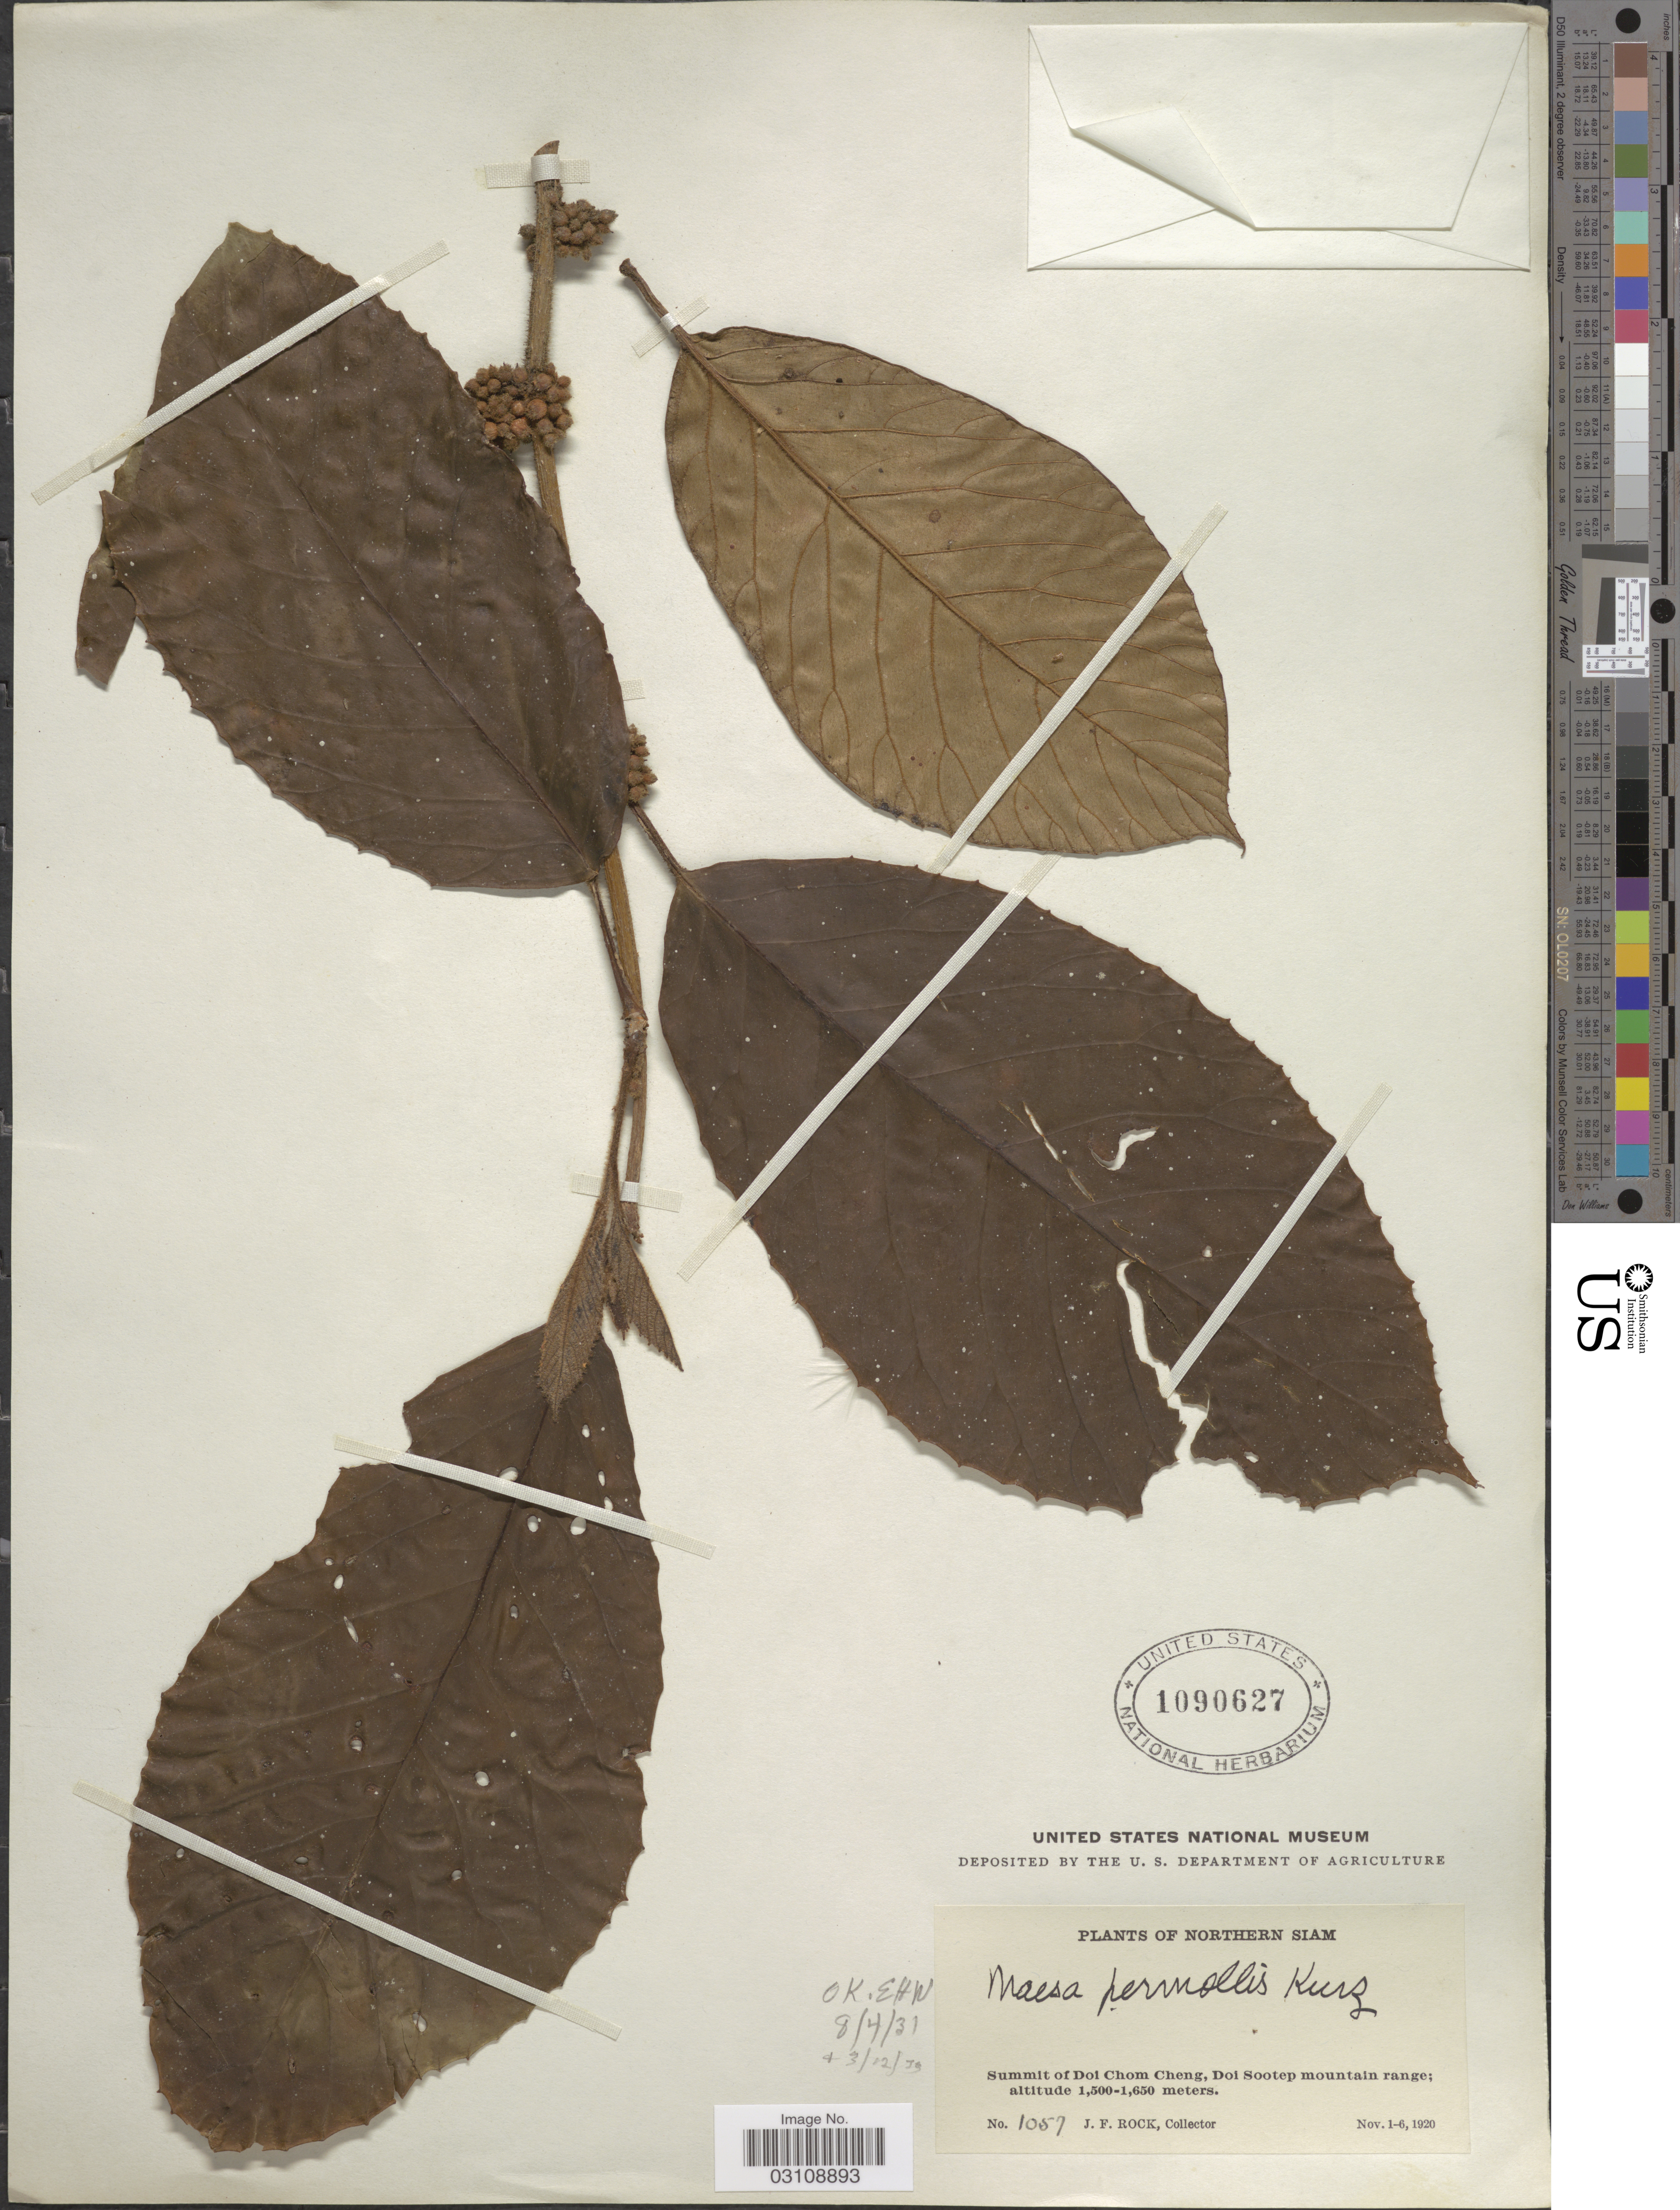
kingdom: Plantae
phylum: Tracheophyta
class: Magnoliopsida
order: Ericales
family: Primulaceae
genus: Maesa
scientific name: Maesa sp.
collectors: J. Rock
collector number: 1057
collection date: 1920-11-01/1920-11-06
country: Thailand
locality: Northern Siam. Summit of Doi Chom Cheng, Doi Sootep mountain range.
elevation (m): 1500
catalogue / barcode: US 1090627